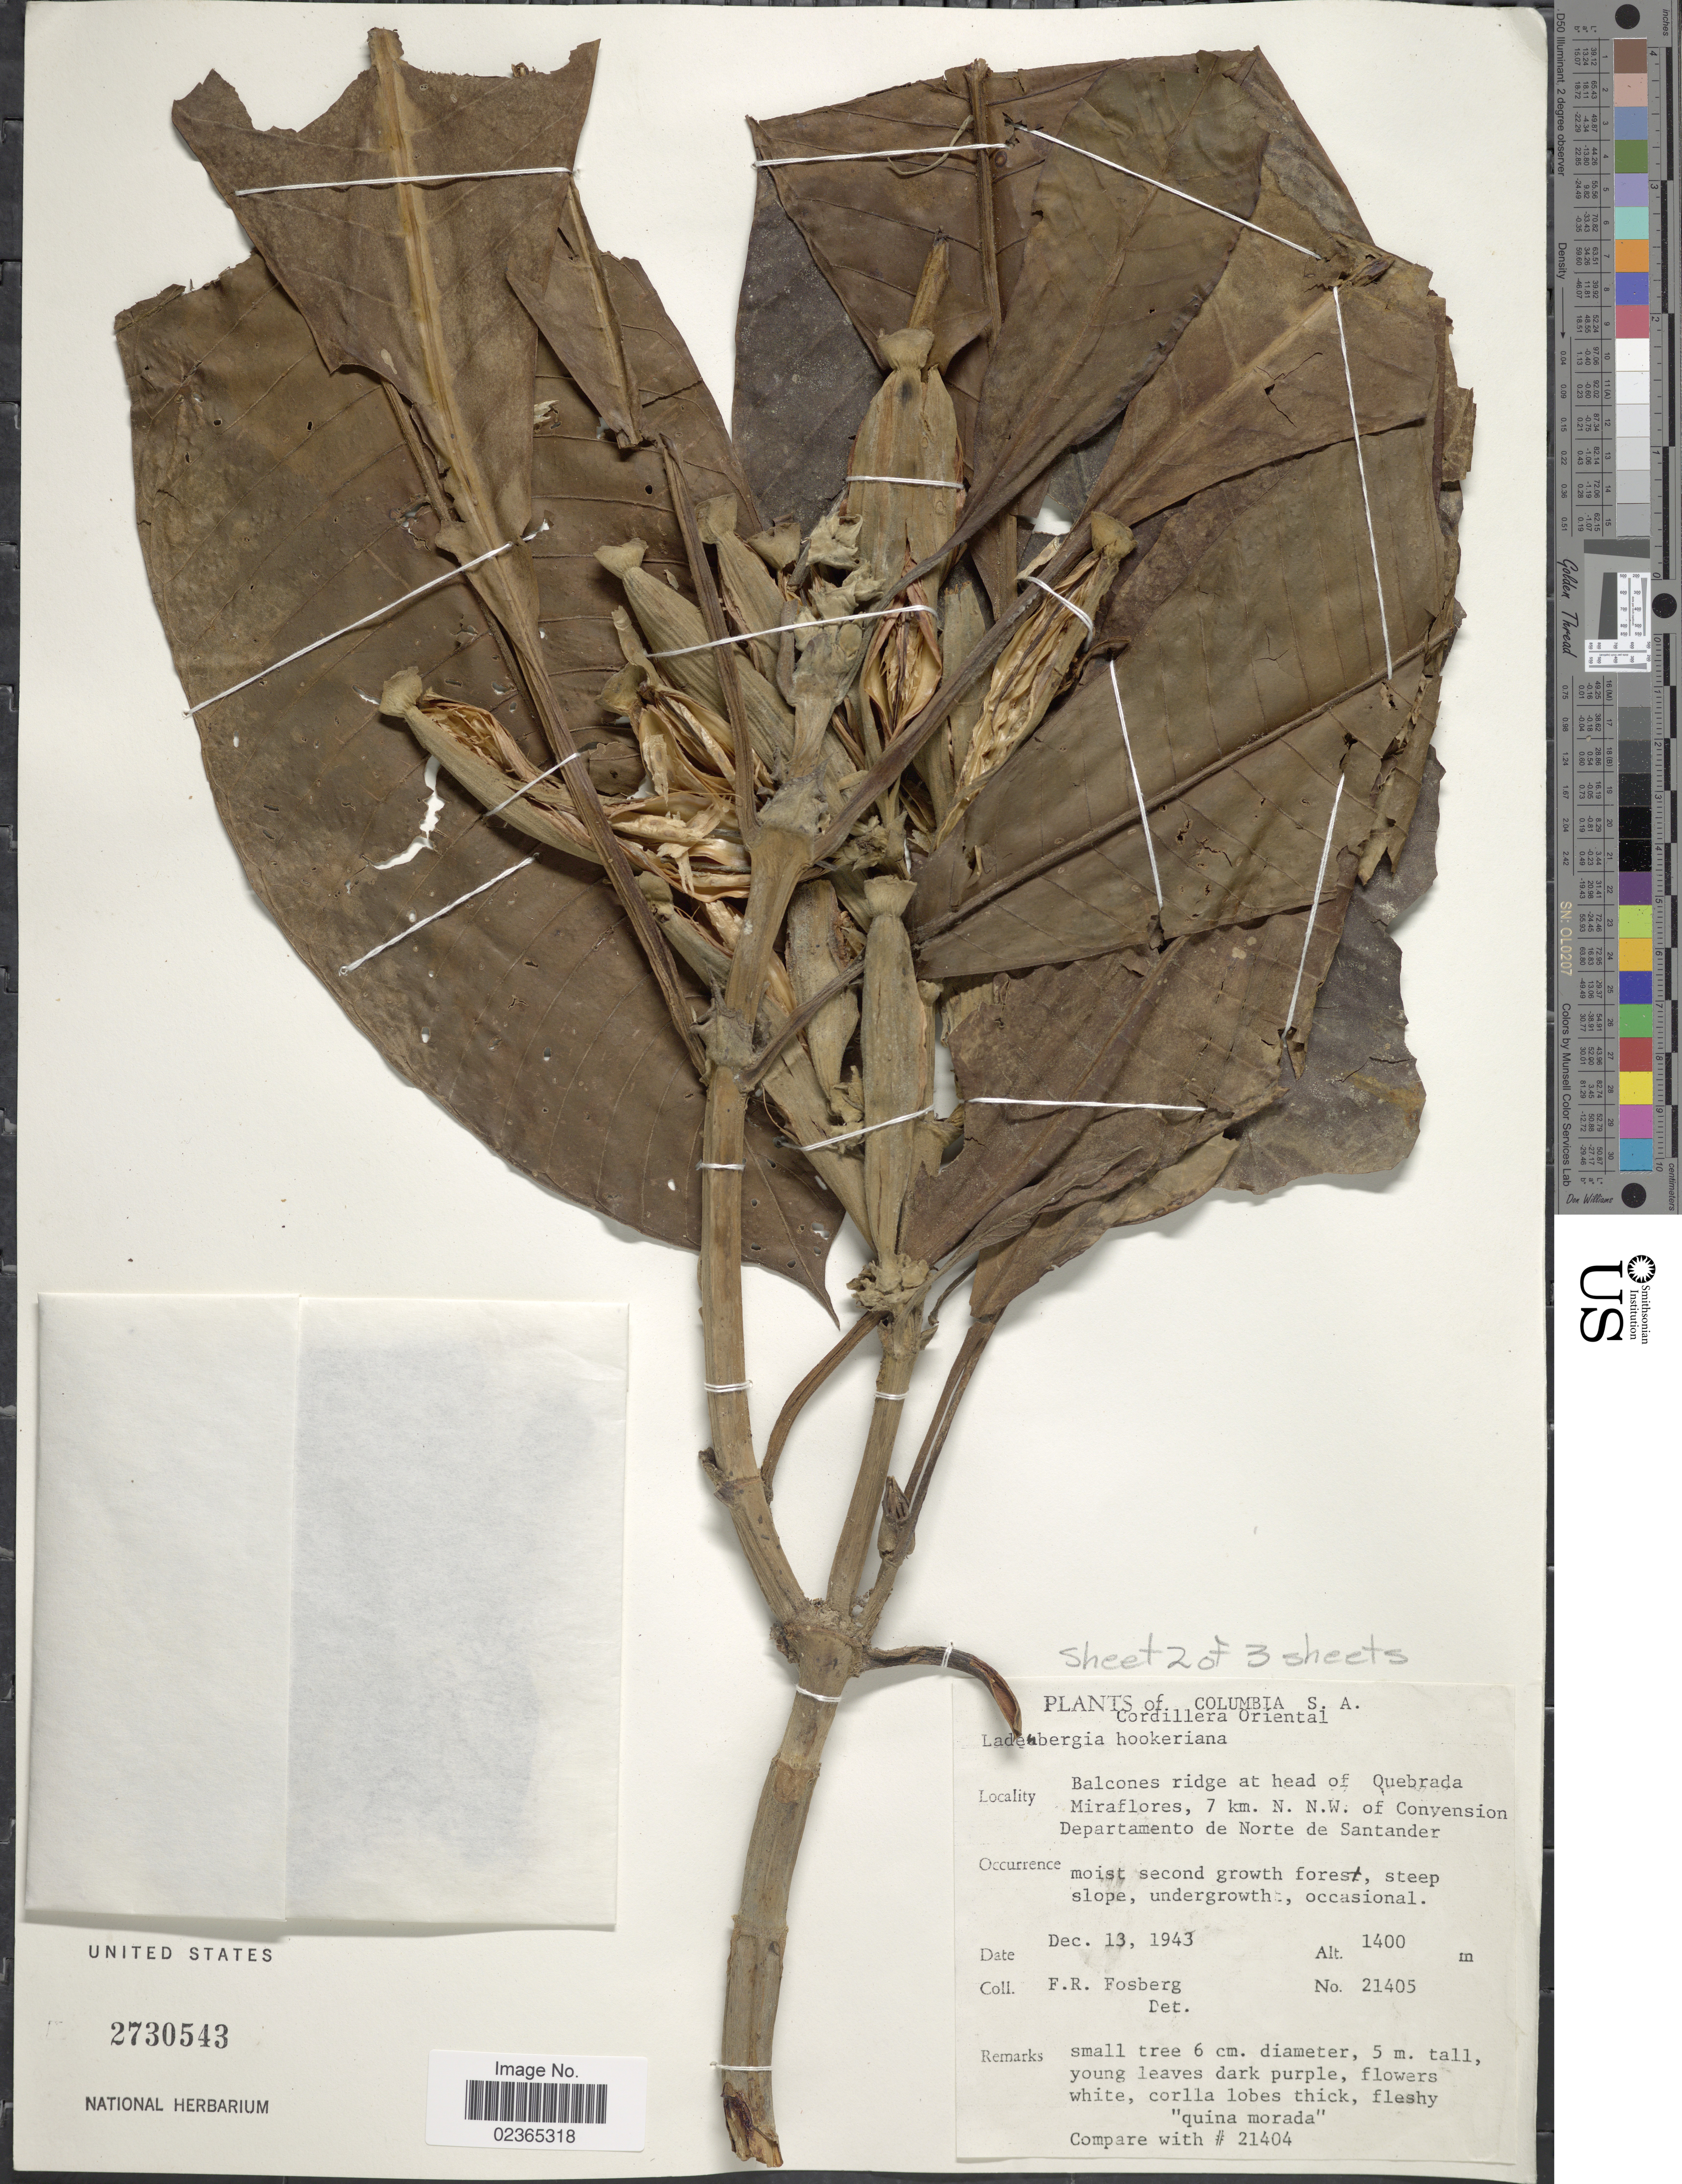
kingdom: Plantae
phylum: Tracheophyta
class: Magnoliopsida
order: Gentianales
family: Rubiaceae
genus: Ladenbergia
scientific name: Ladenbergia hookeriana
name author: (Wedd.) Standl.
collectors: F. R. Fosberg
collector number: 21405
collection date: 1943-12-13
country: Colombia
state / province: Norte de Santander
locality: Cordillera Oriental, Balcones ridge at head of Quebrada Miraflores, 7 km. N. N.N.W of Convension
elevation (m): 1400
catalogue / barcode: US 2730543